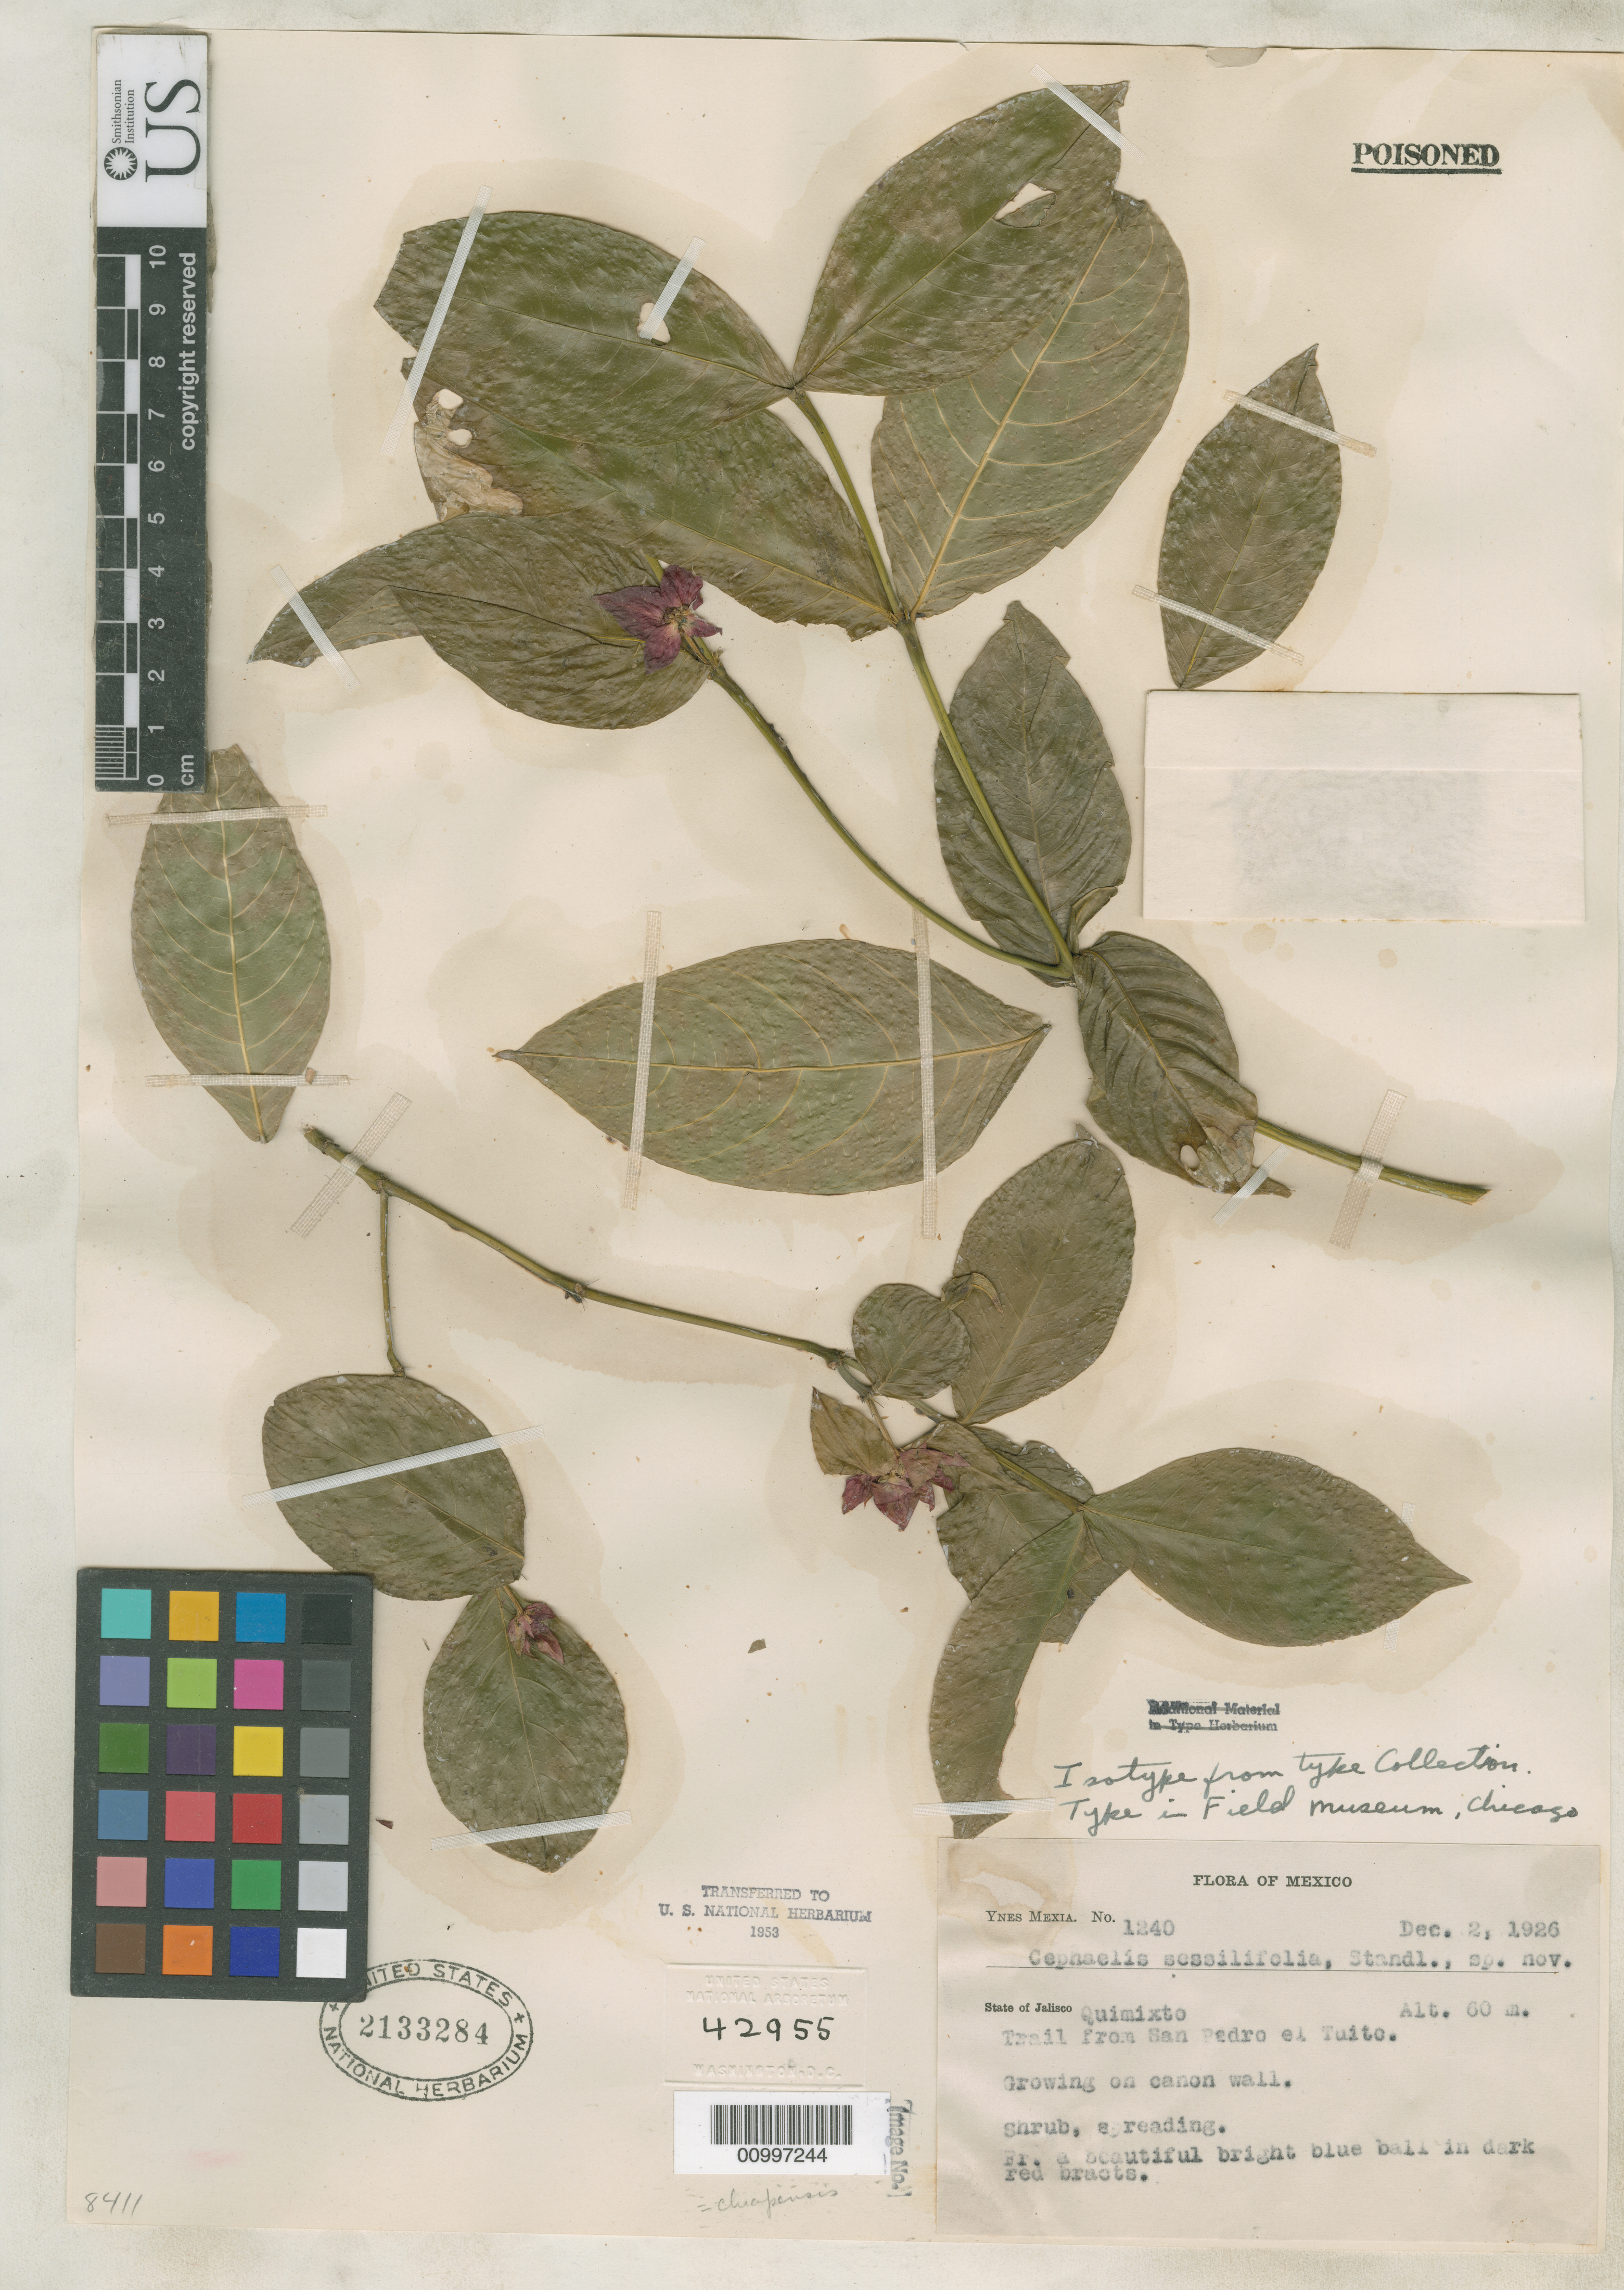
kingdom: Plantae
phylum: Tracheophyta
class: Magnoliopsida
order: Gentianales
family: Rubiaceae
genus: Cephaelis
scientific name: Cephaelis sessilifolia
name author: Standl.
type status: Isotype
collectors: Y. Mexia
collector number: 1240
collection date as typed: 02 Dec 1926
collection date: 1926-12-02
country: Mexico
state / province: Jalisco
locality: Quimixto; trail from San Pedro el Tuito.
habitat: Canyon wall.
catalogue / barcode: US 2133284